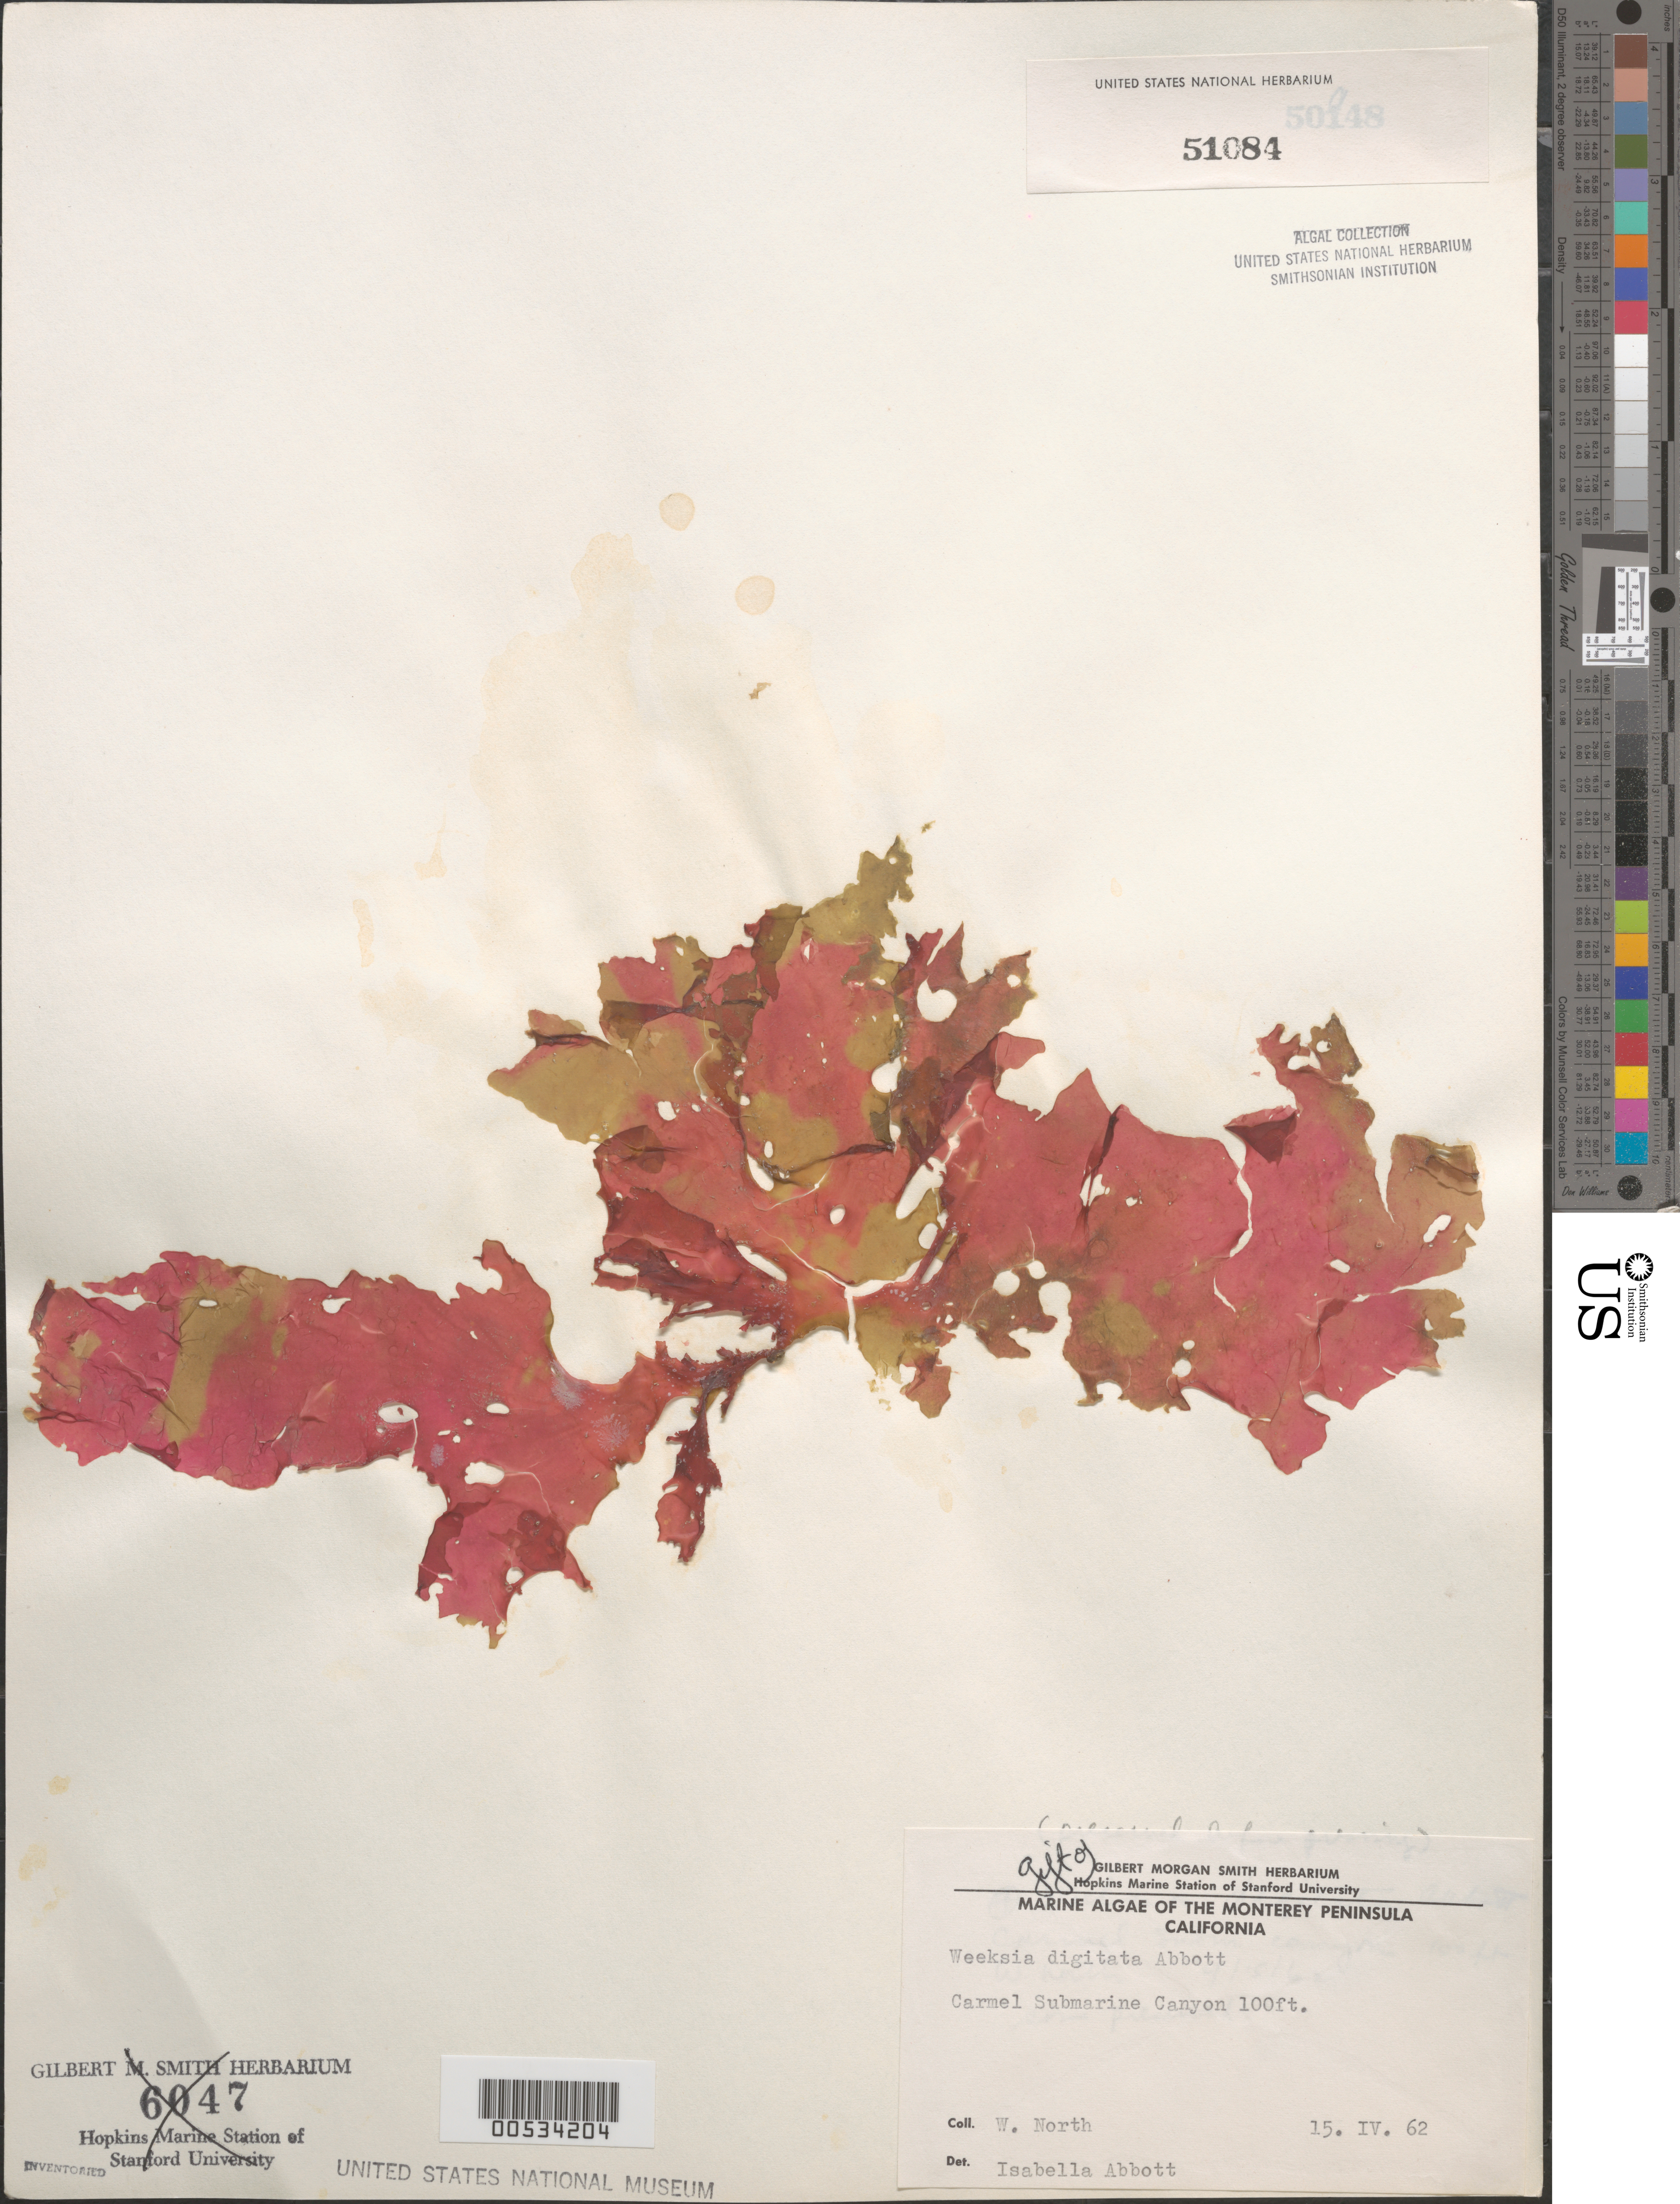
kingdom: Plantae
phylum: Rhodophyta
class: Florideophyceae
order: Gigartinales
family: Dumontiaceae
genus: Weeksia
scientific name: Weeksia digitata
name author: I.A. Abbott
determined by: Abbott, Isabella A.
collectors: W. North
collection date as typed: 15 Apr 1962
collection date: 1962-04-15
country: United States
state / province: California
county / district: Monterey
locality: Carmel Submarine Canyon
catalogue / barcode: US 51084